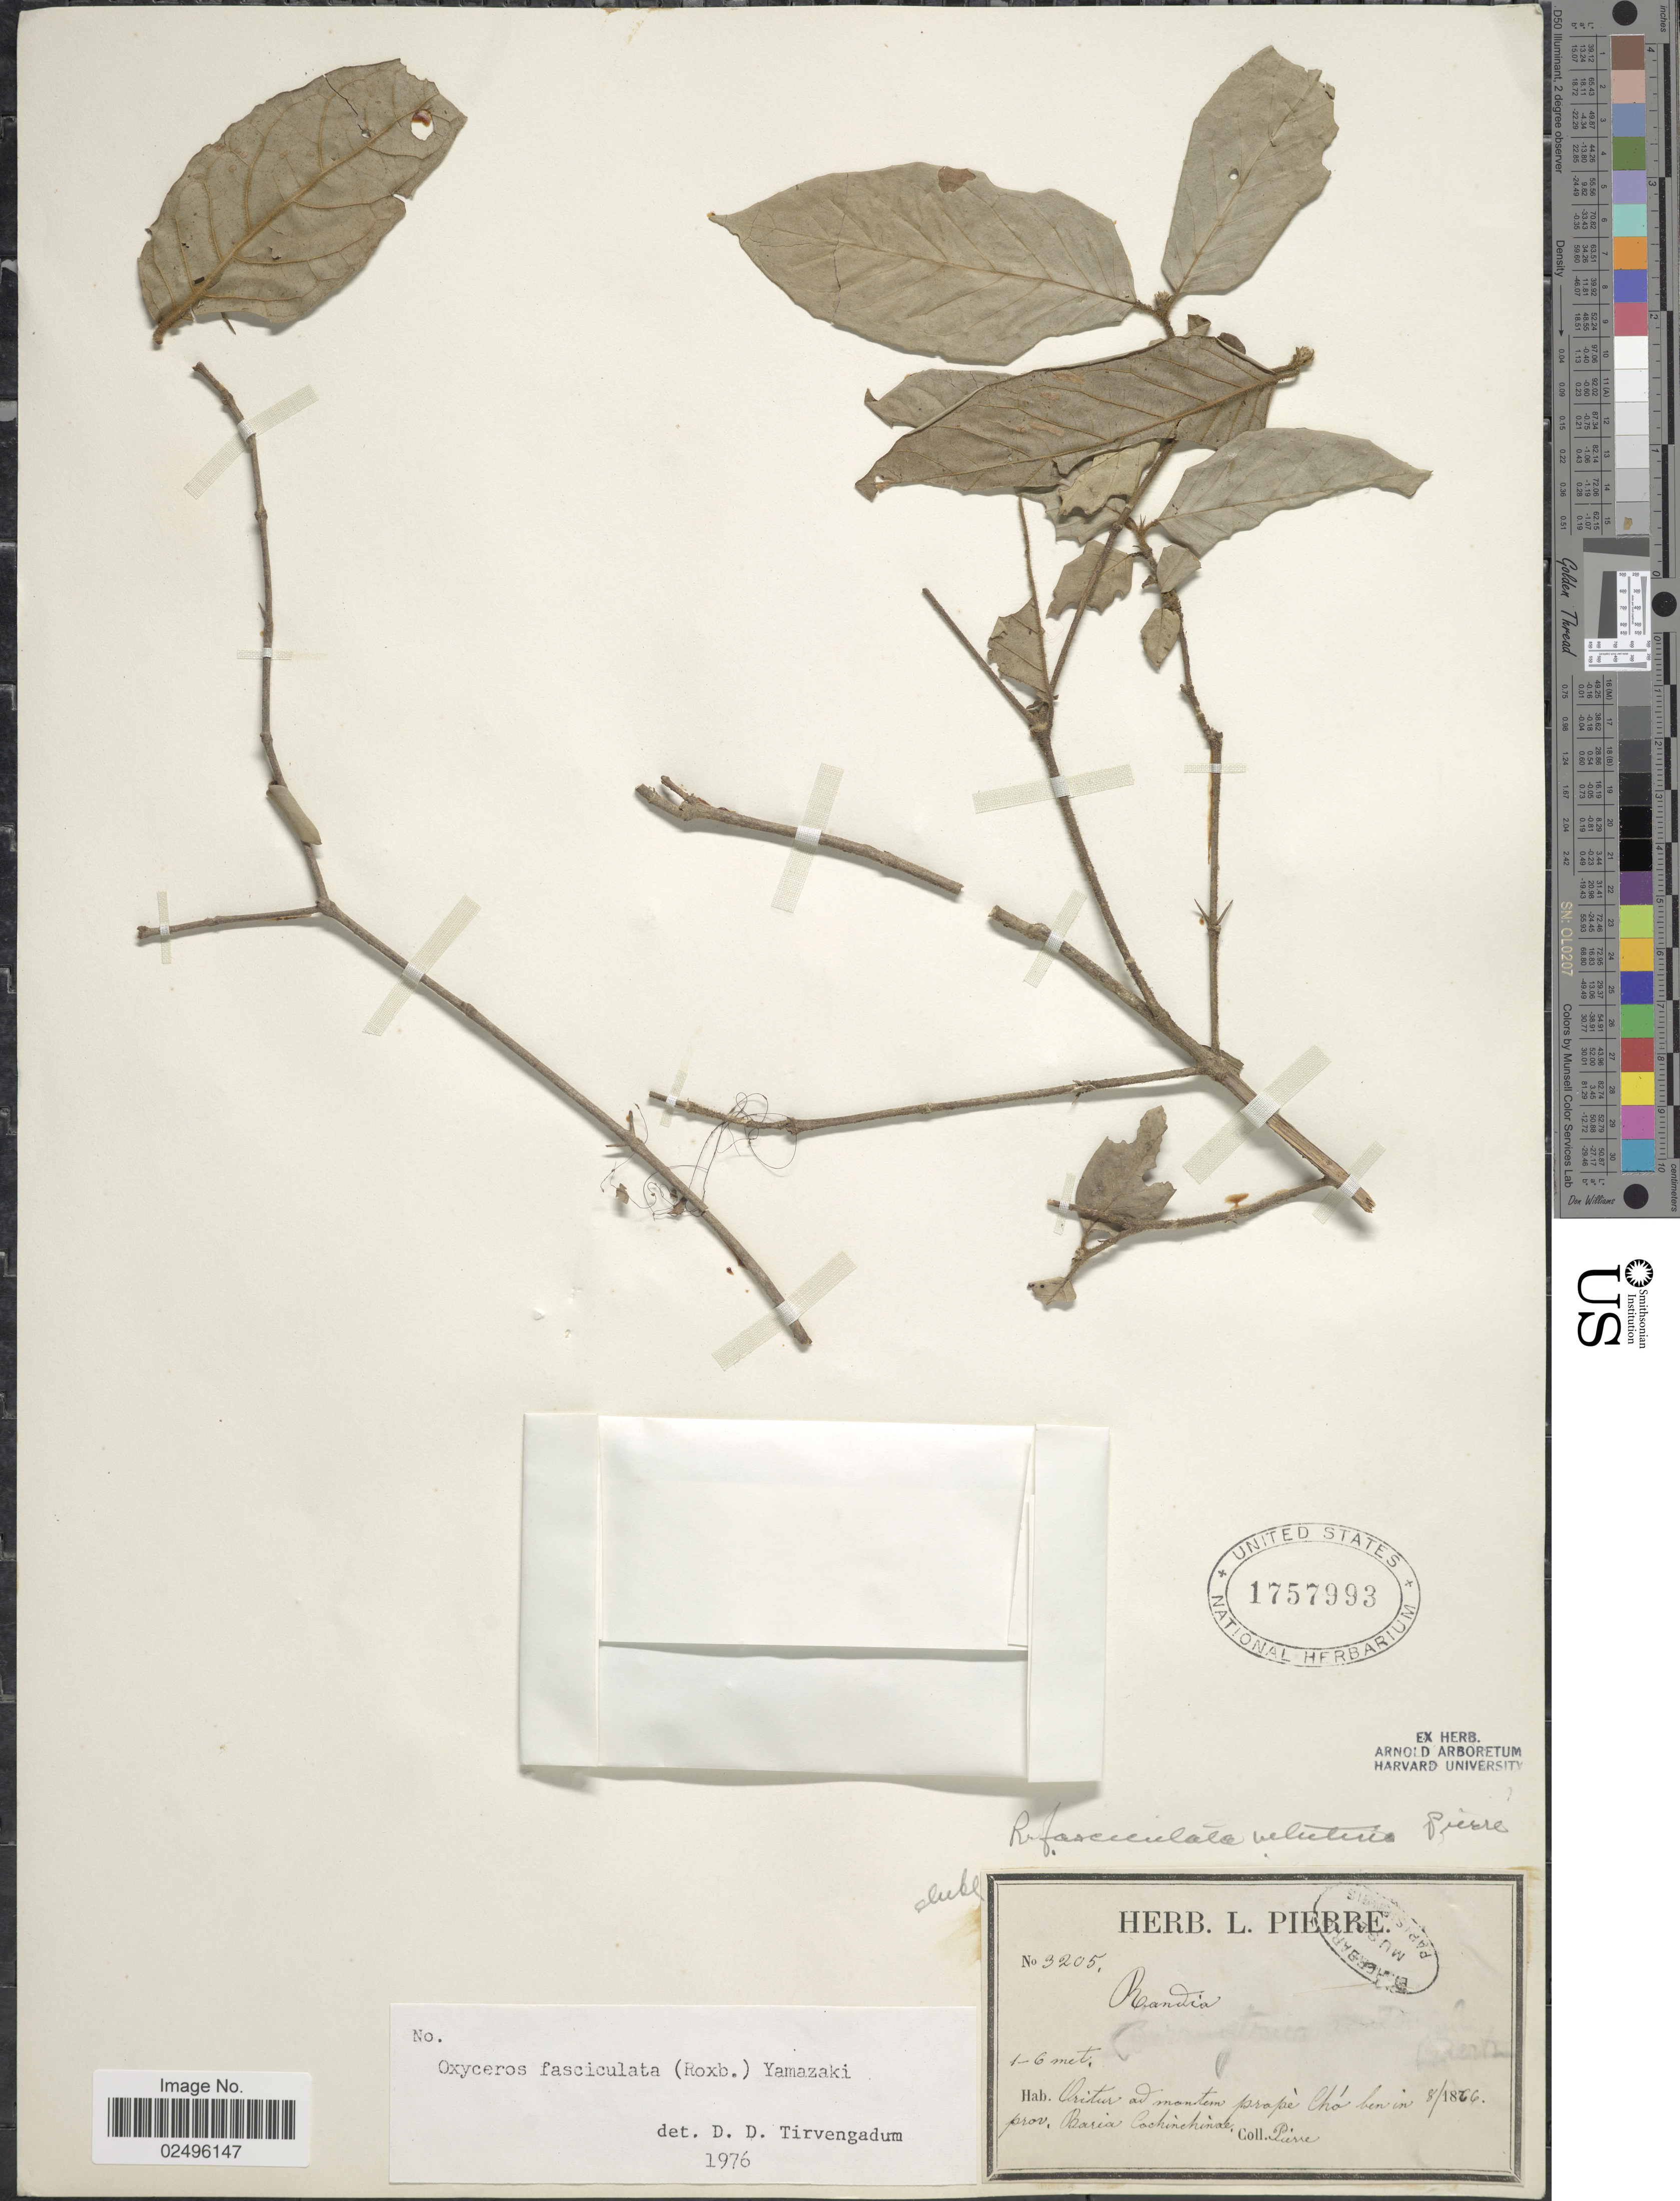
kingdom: Plantae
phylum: Tracheophyta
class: Magnoliopsida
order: Gentianales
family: Rubiaceae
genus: Fagerlindia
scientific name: Fagerlindia armigera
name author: (K. Schum.) Tirveng.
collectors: L. Pierre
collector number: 3205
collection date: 1866-08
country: Vietnam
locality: Oritur ad montem prope Chó ben in prov. Baria, Cochinchinae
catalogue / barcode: US 1757993